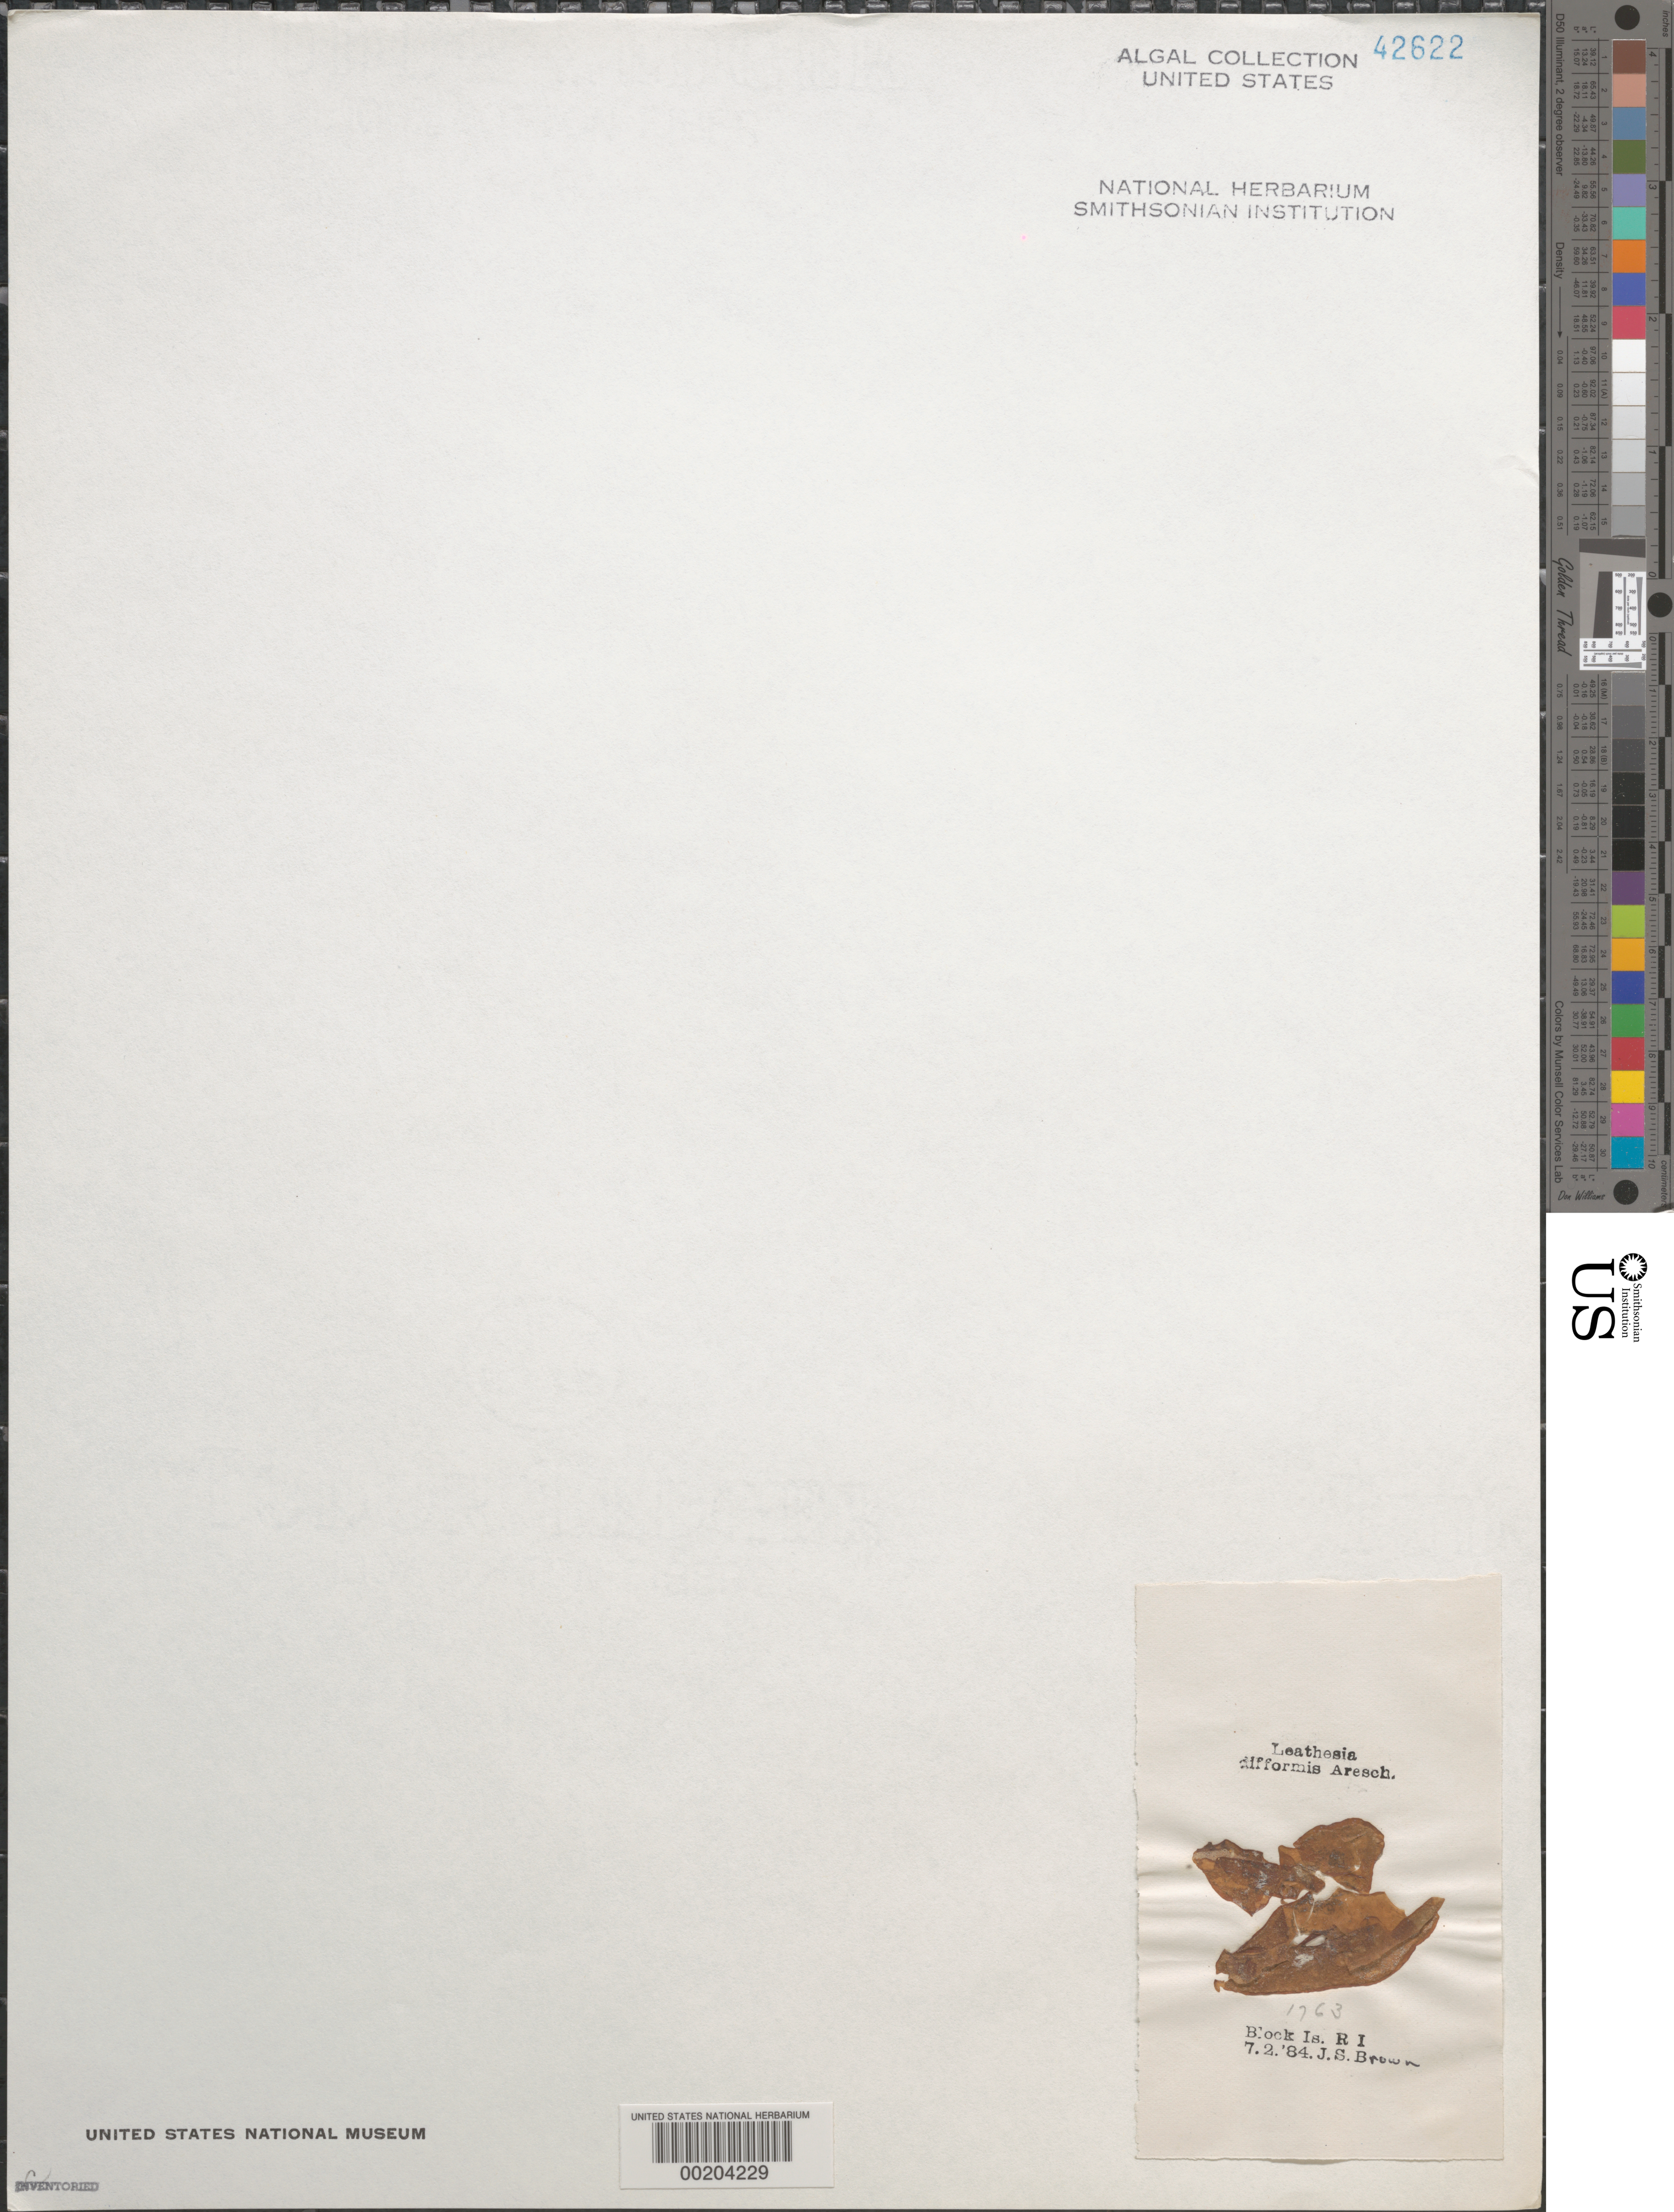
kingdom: Chromista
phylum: Ochrophyta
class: Phaeophyceae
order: Ectocarpales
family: Chordariaceae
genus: Leathesia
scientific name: Leathesia difformis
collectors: J. S. Brown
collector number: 1763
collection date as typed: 02 Jul 1884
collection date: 1884-07-02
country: United States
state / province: Rhode Island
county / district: Washington County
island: Block Island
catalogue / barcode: US 42622